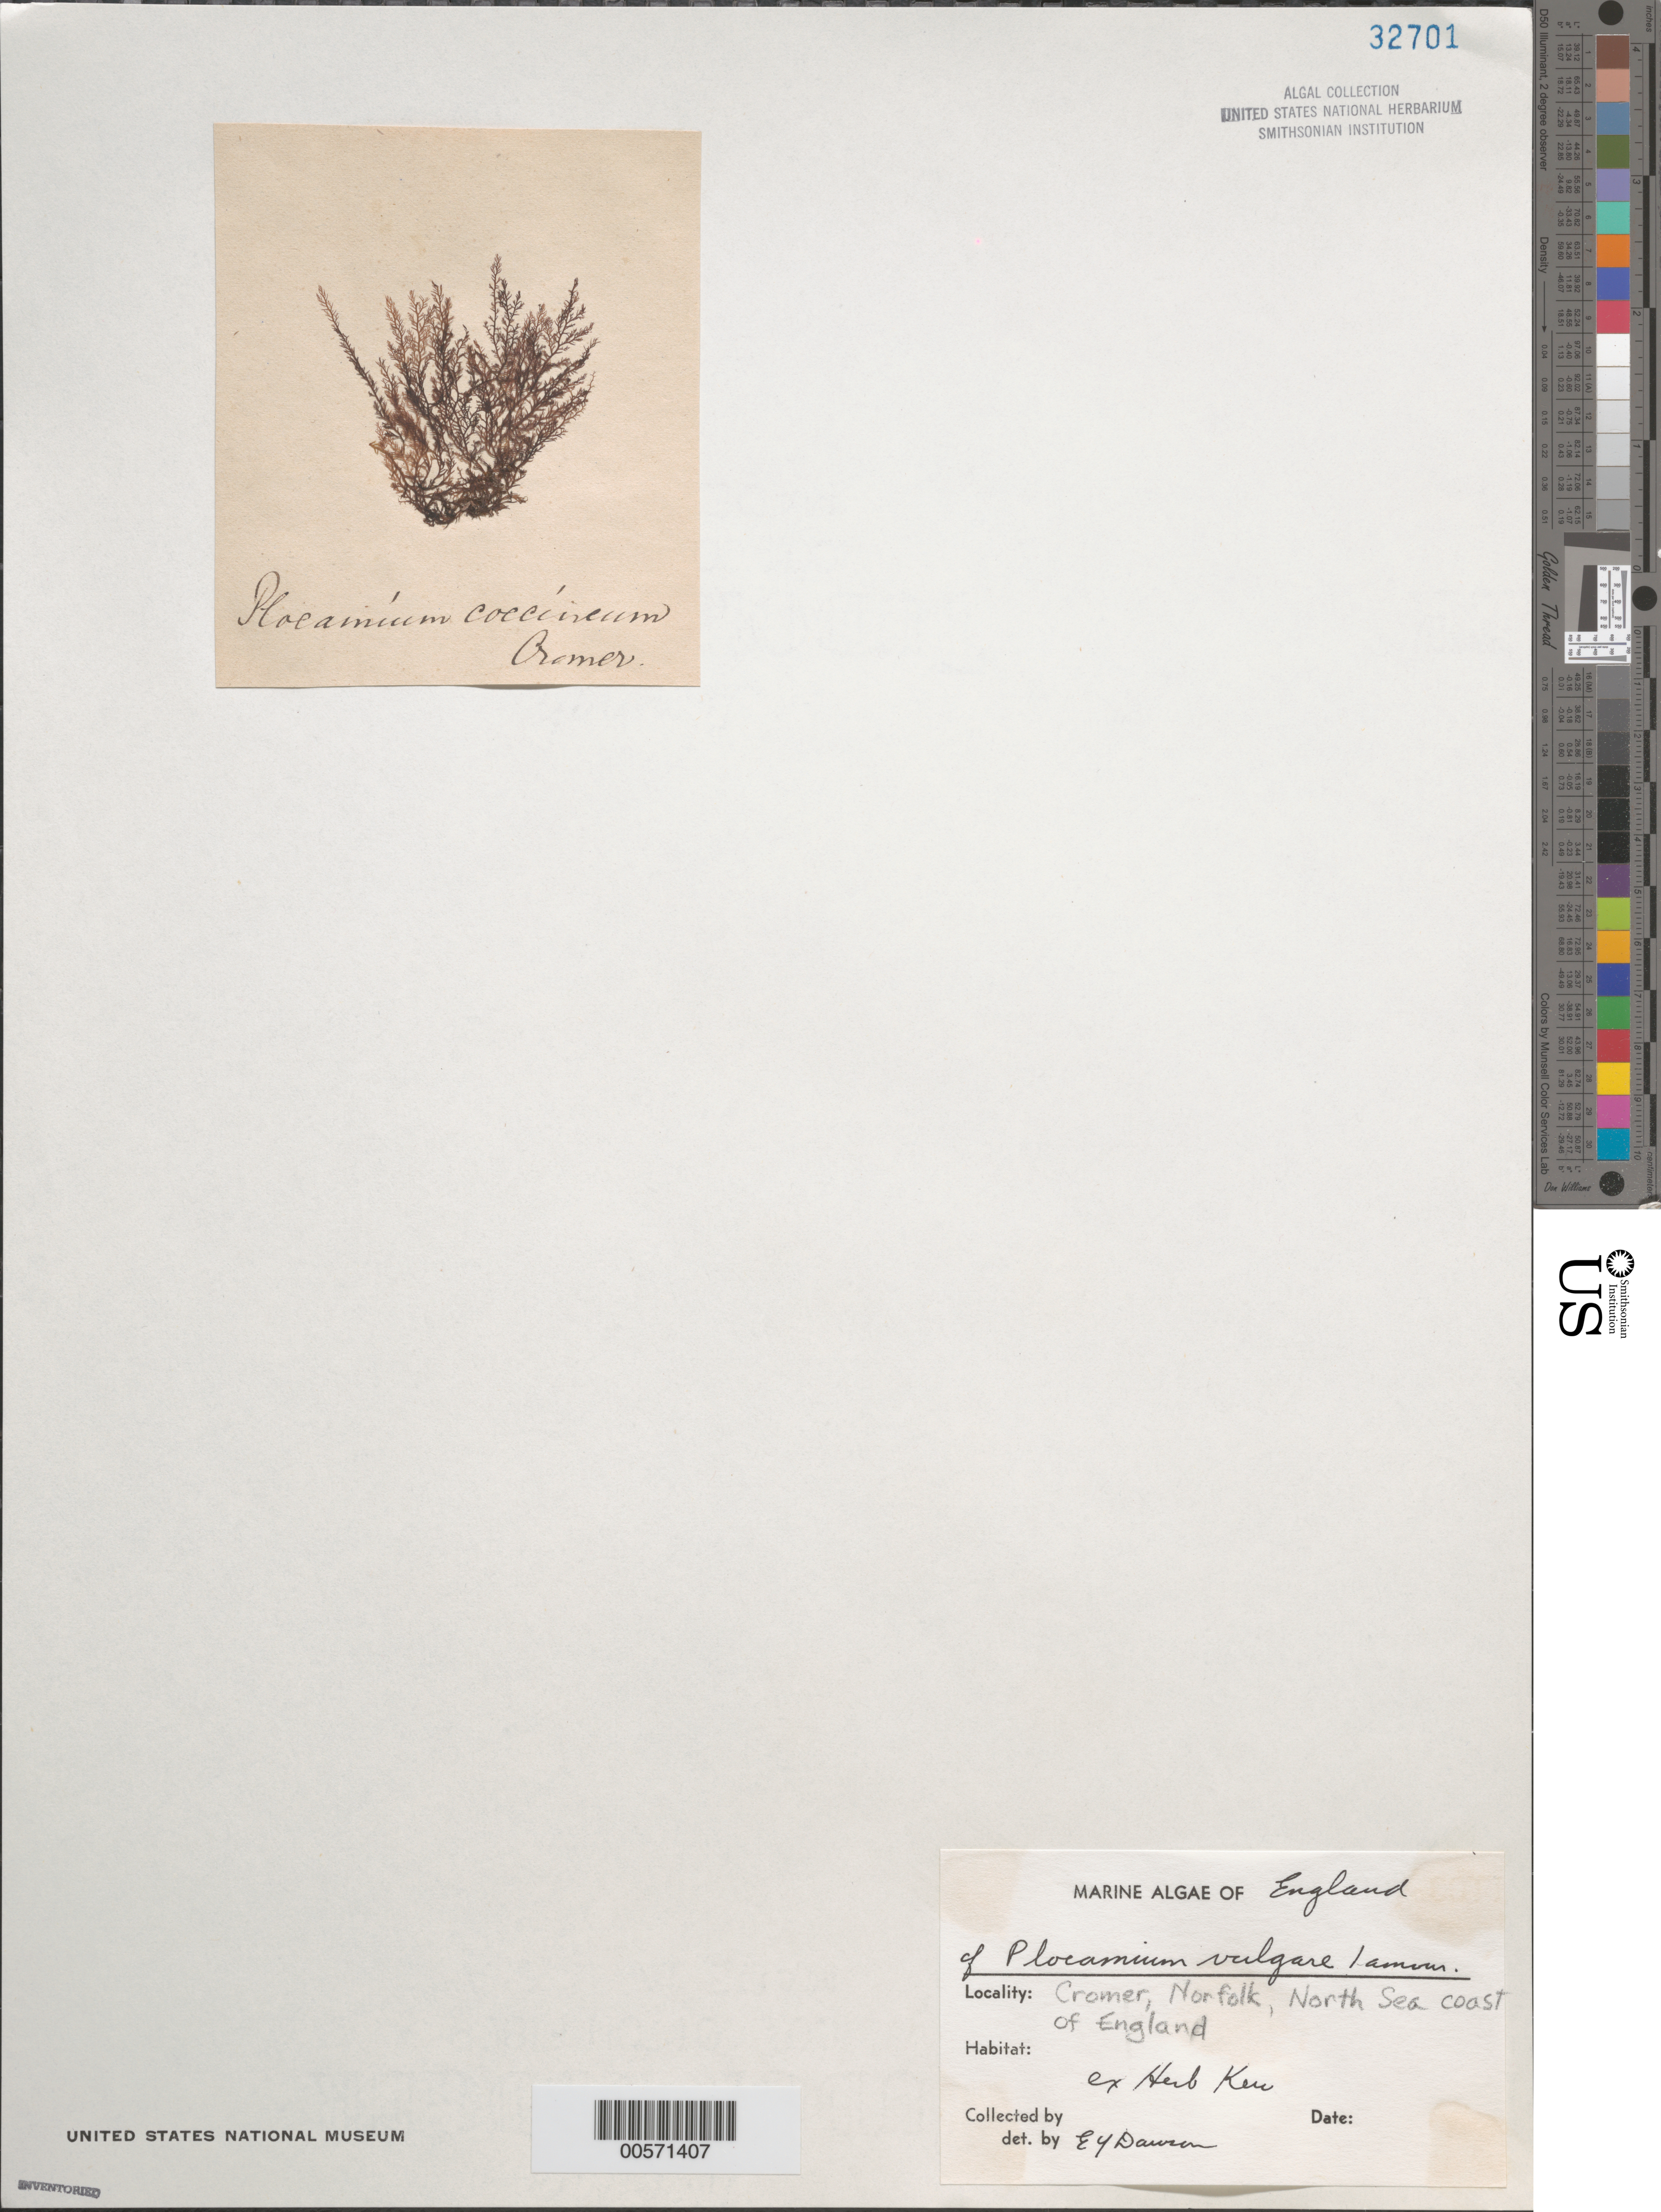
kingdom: Plantae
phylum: Rhodophyta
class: Florideophyceae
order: Plocamiales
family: Plocamiaceae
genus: Plocamium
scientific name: Plocamium cartilagineum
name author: (L.) P.S. Dixon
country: United Kingdom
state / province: England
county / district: Norfolk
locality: Cromer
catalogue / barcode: US 32701